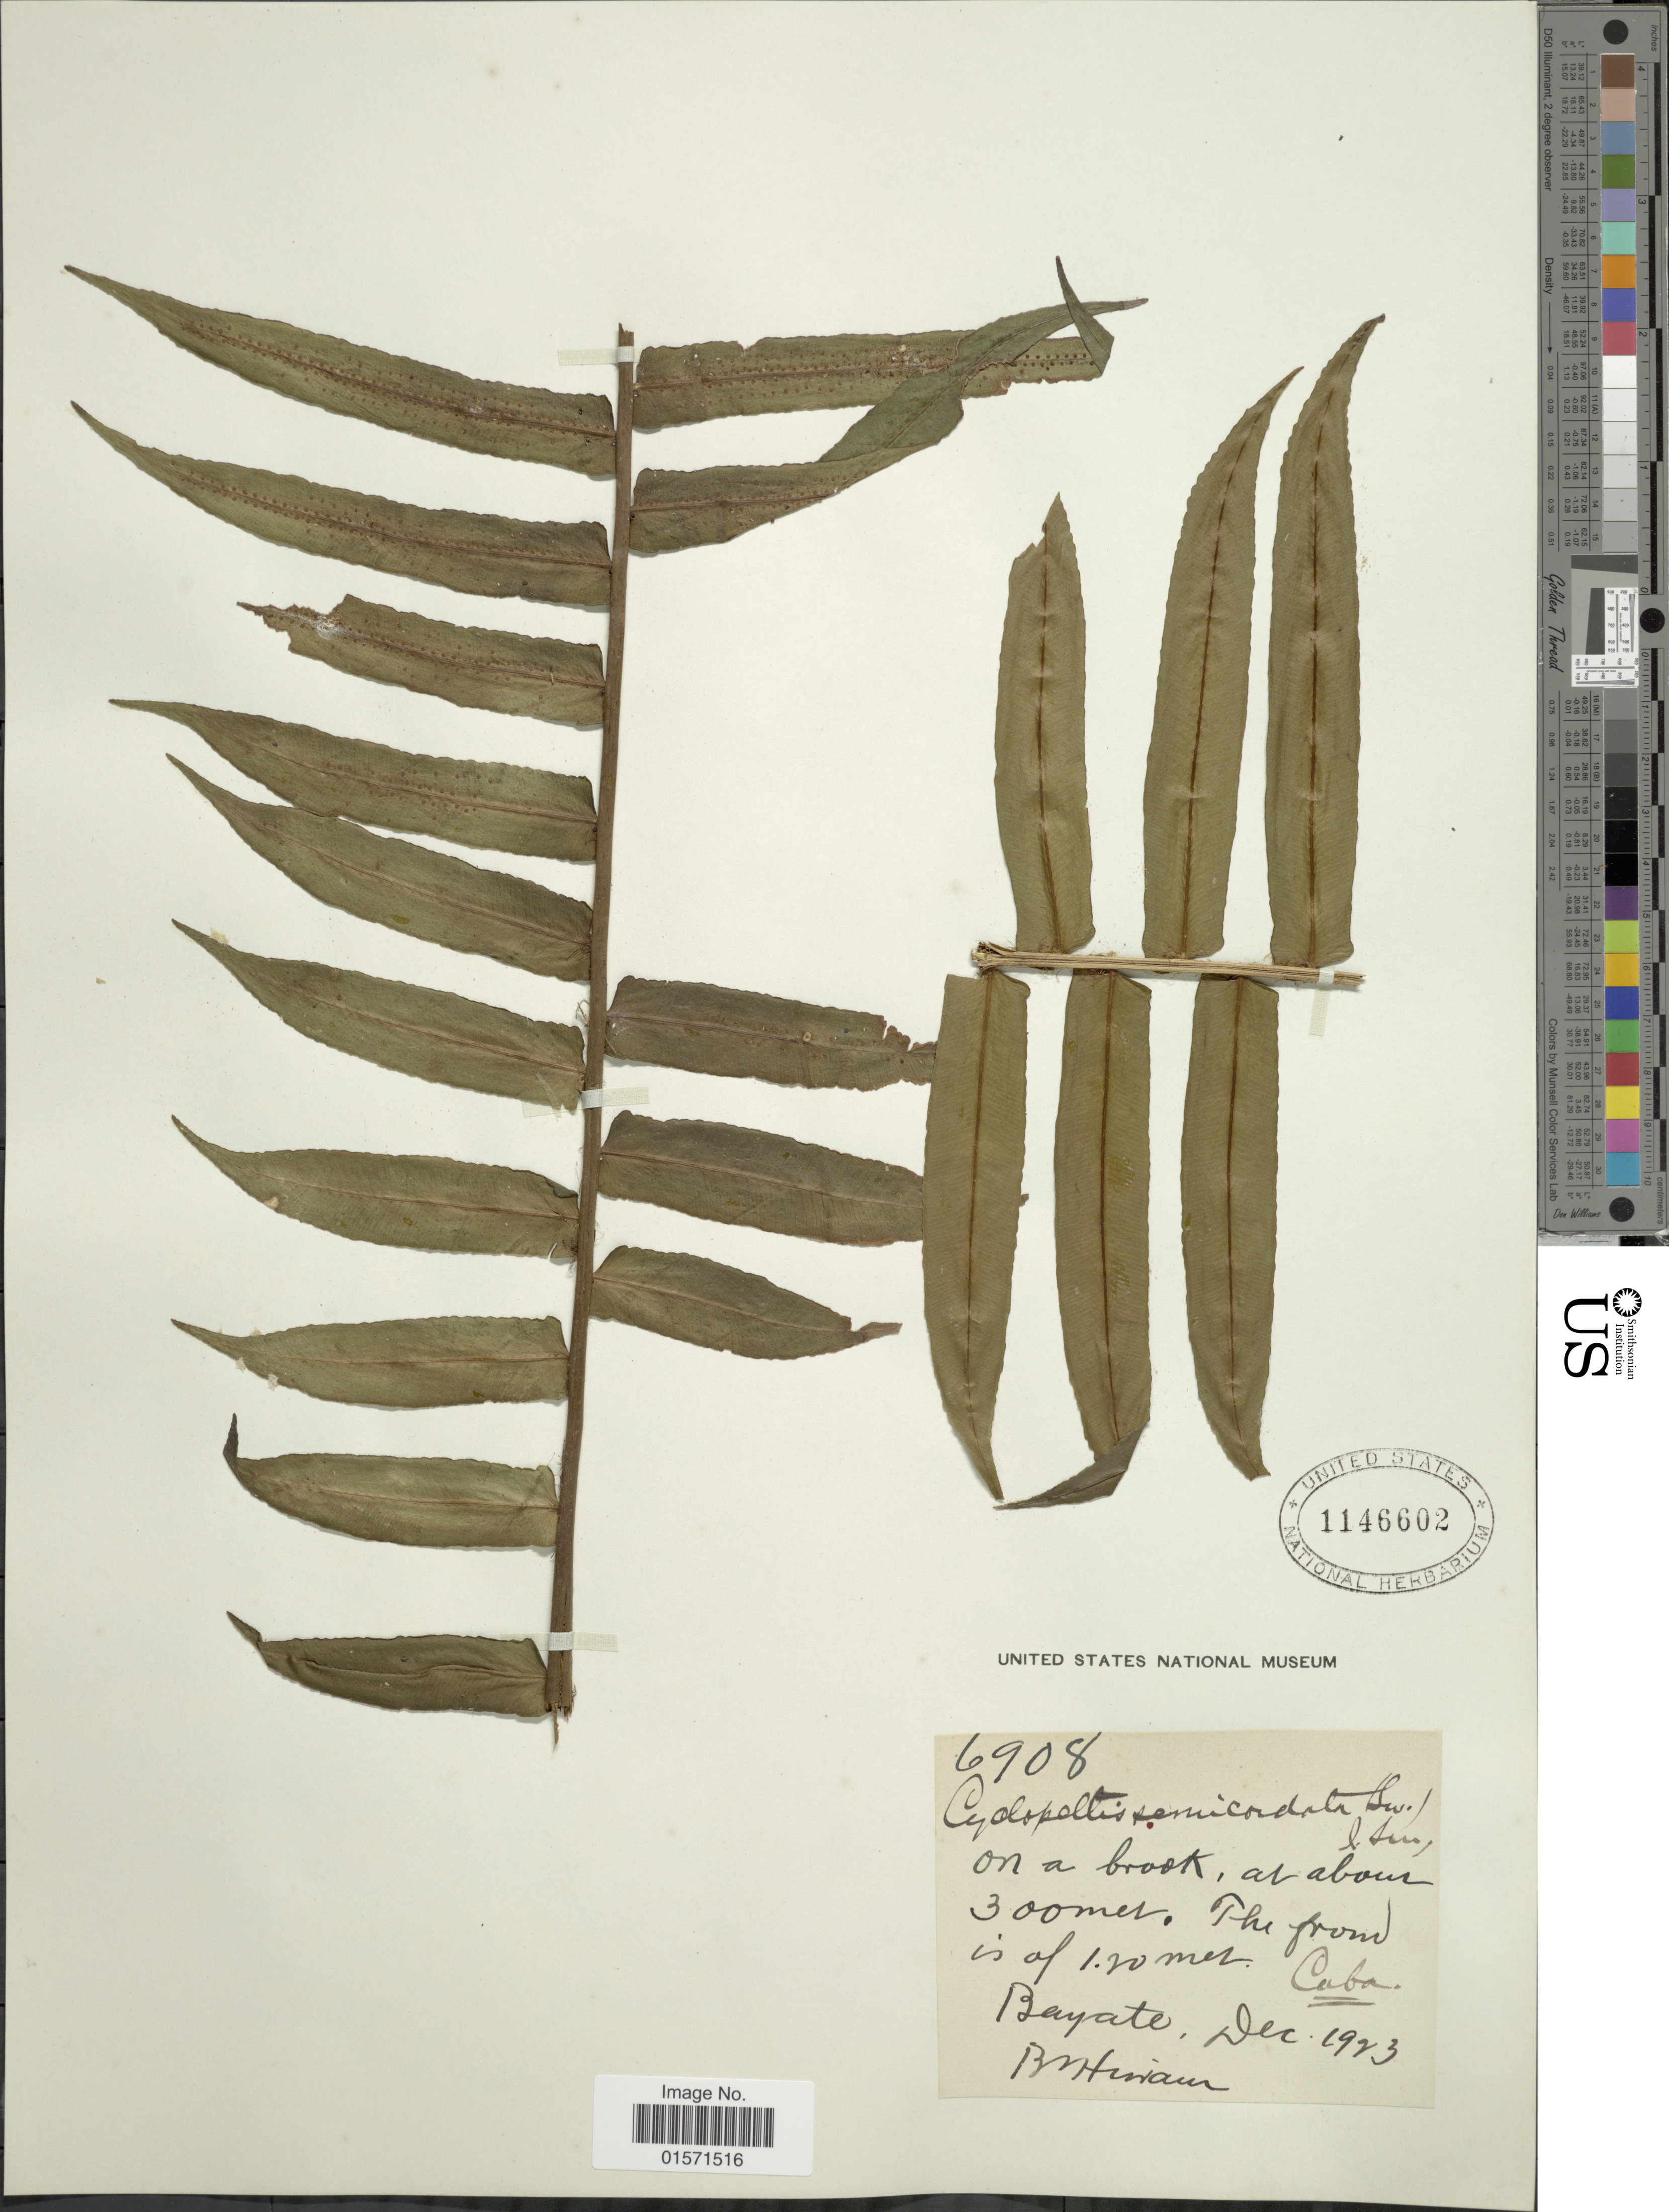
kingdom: Plantae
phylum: Tracheophyta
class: Polypodiopsida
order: Polypodiales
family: Lomariopsidaceae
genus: Cyclopeltis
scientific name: Cyclopeltis semicordata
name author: (Sw.) J. Sm.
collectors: Bro. Hioram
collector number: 6908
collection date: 1923-12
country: Cuba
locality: Bayate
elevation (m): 300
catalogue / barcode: US 1146602